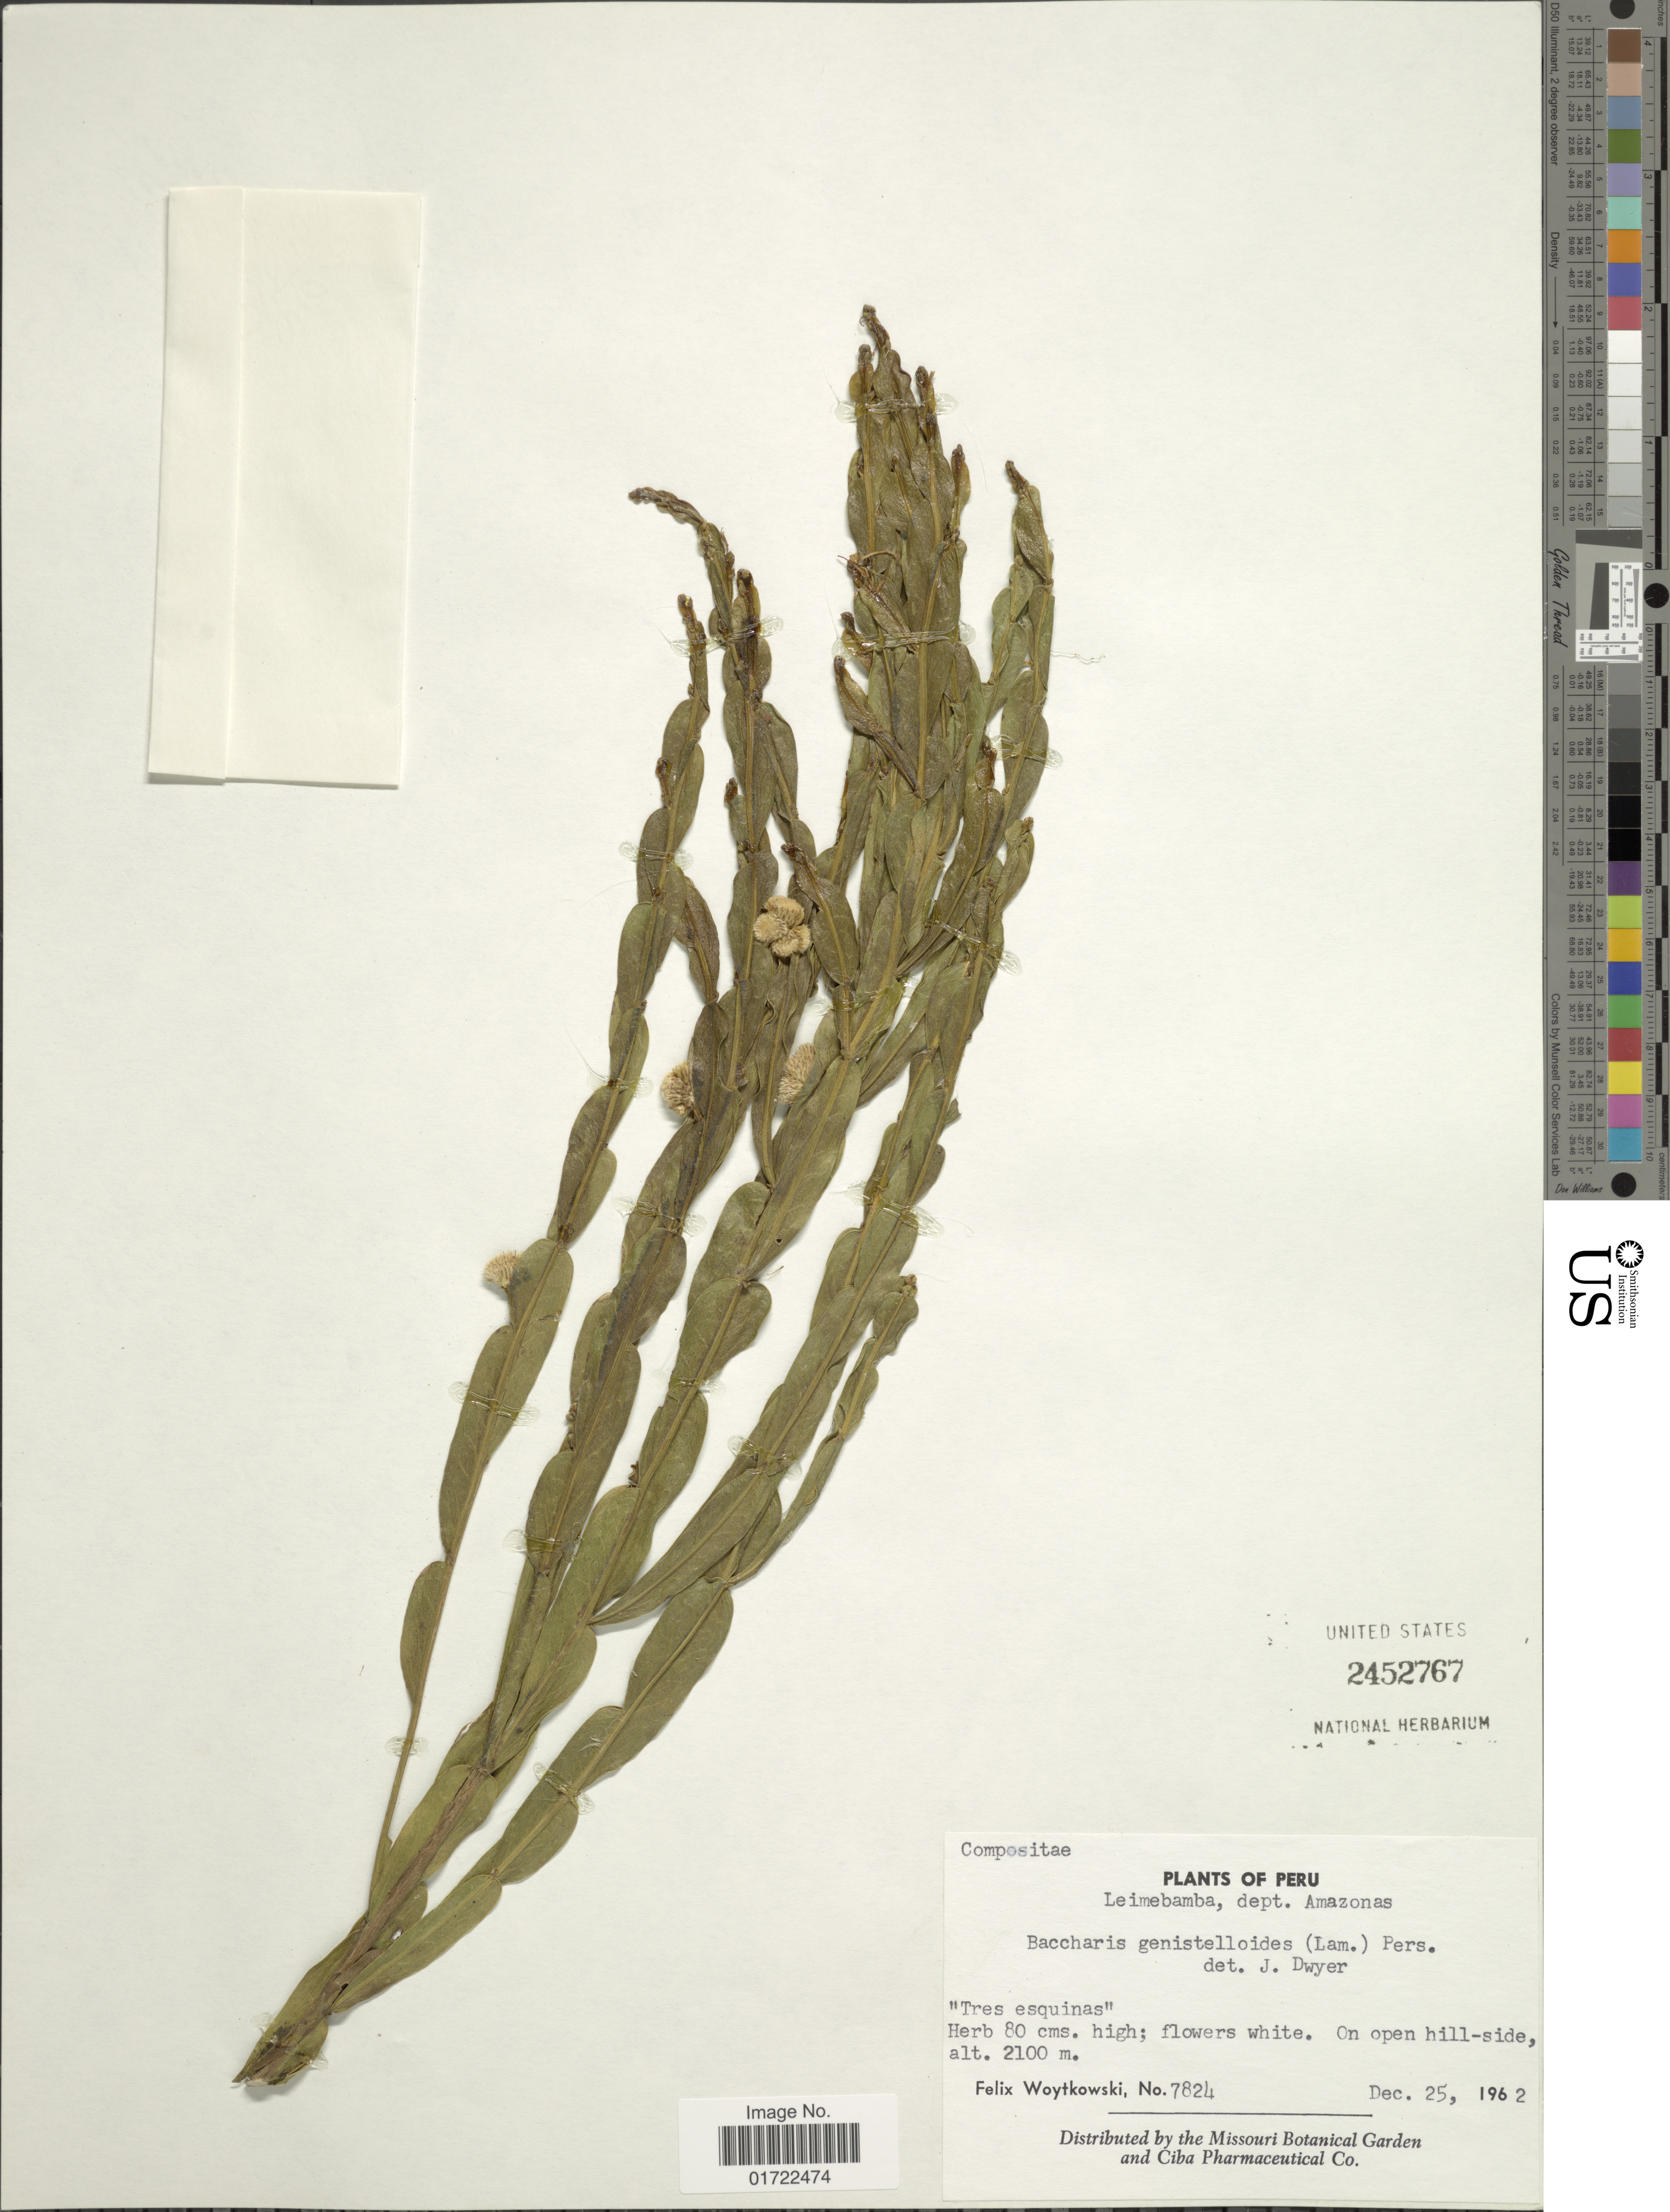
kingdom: Plantae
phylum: Tracheophyta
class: Magnoliopsida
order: Asterales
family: Asteraceae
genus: Baccharis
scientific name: Baccharis genistelloides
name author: (Lam.) Pers.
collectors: F. Woytkowski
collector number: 7824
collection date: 1962-12-25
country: Peru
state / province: Amazonas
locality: Leimebamba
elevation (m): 2100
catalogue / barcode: US 2452767